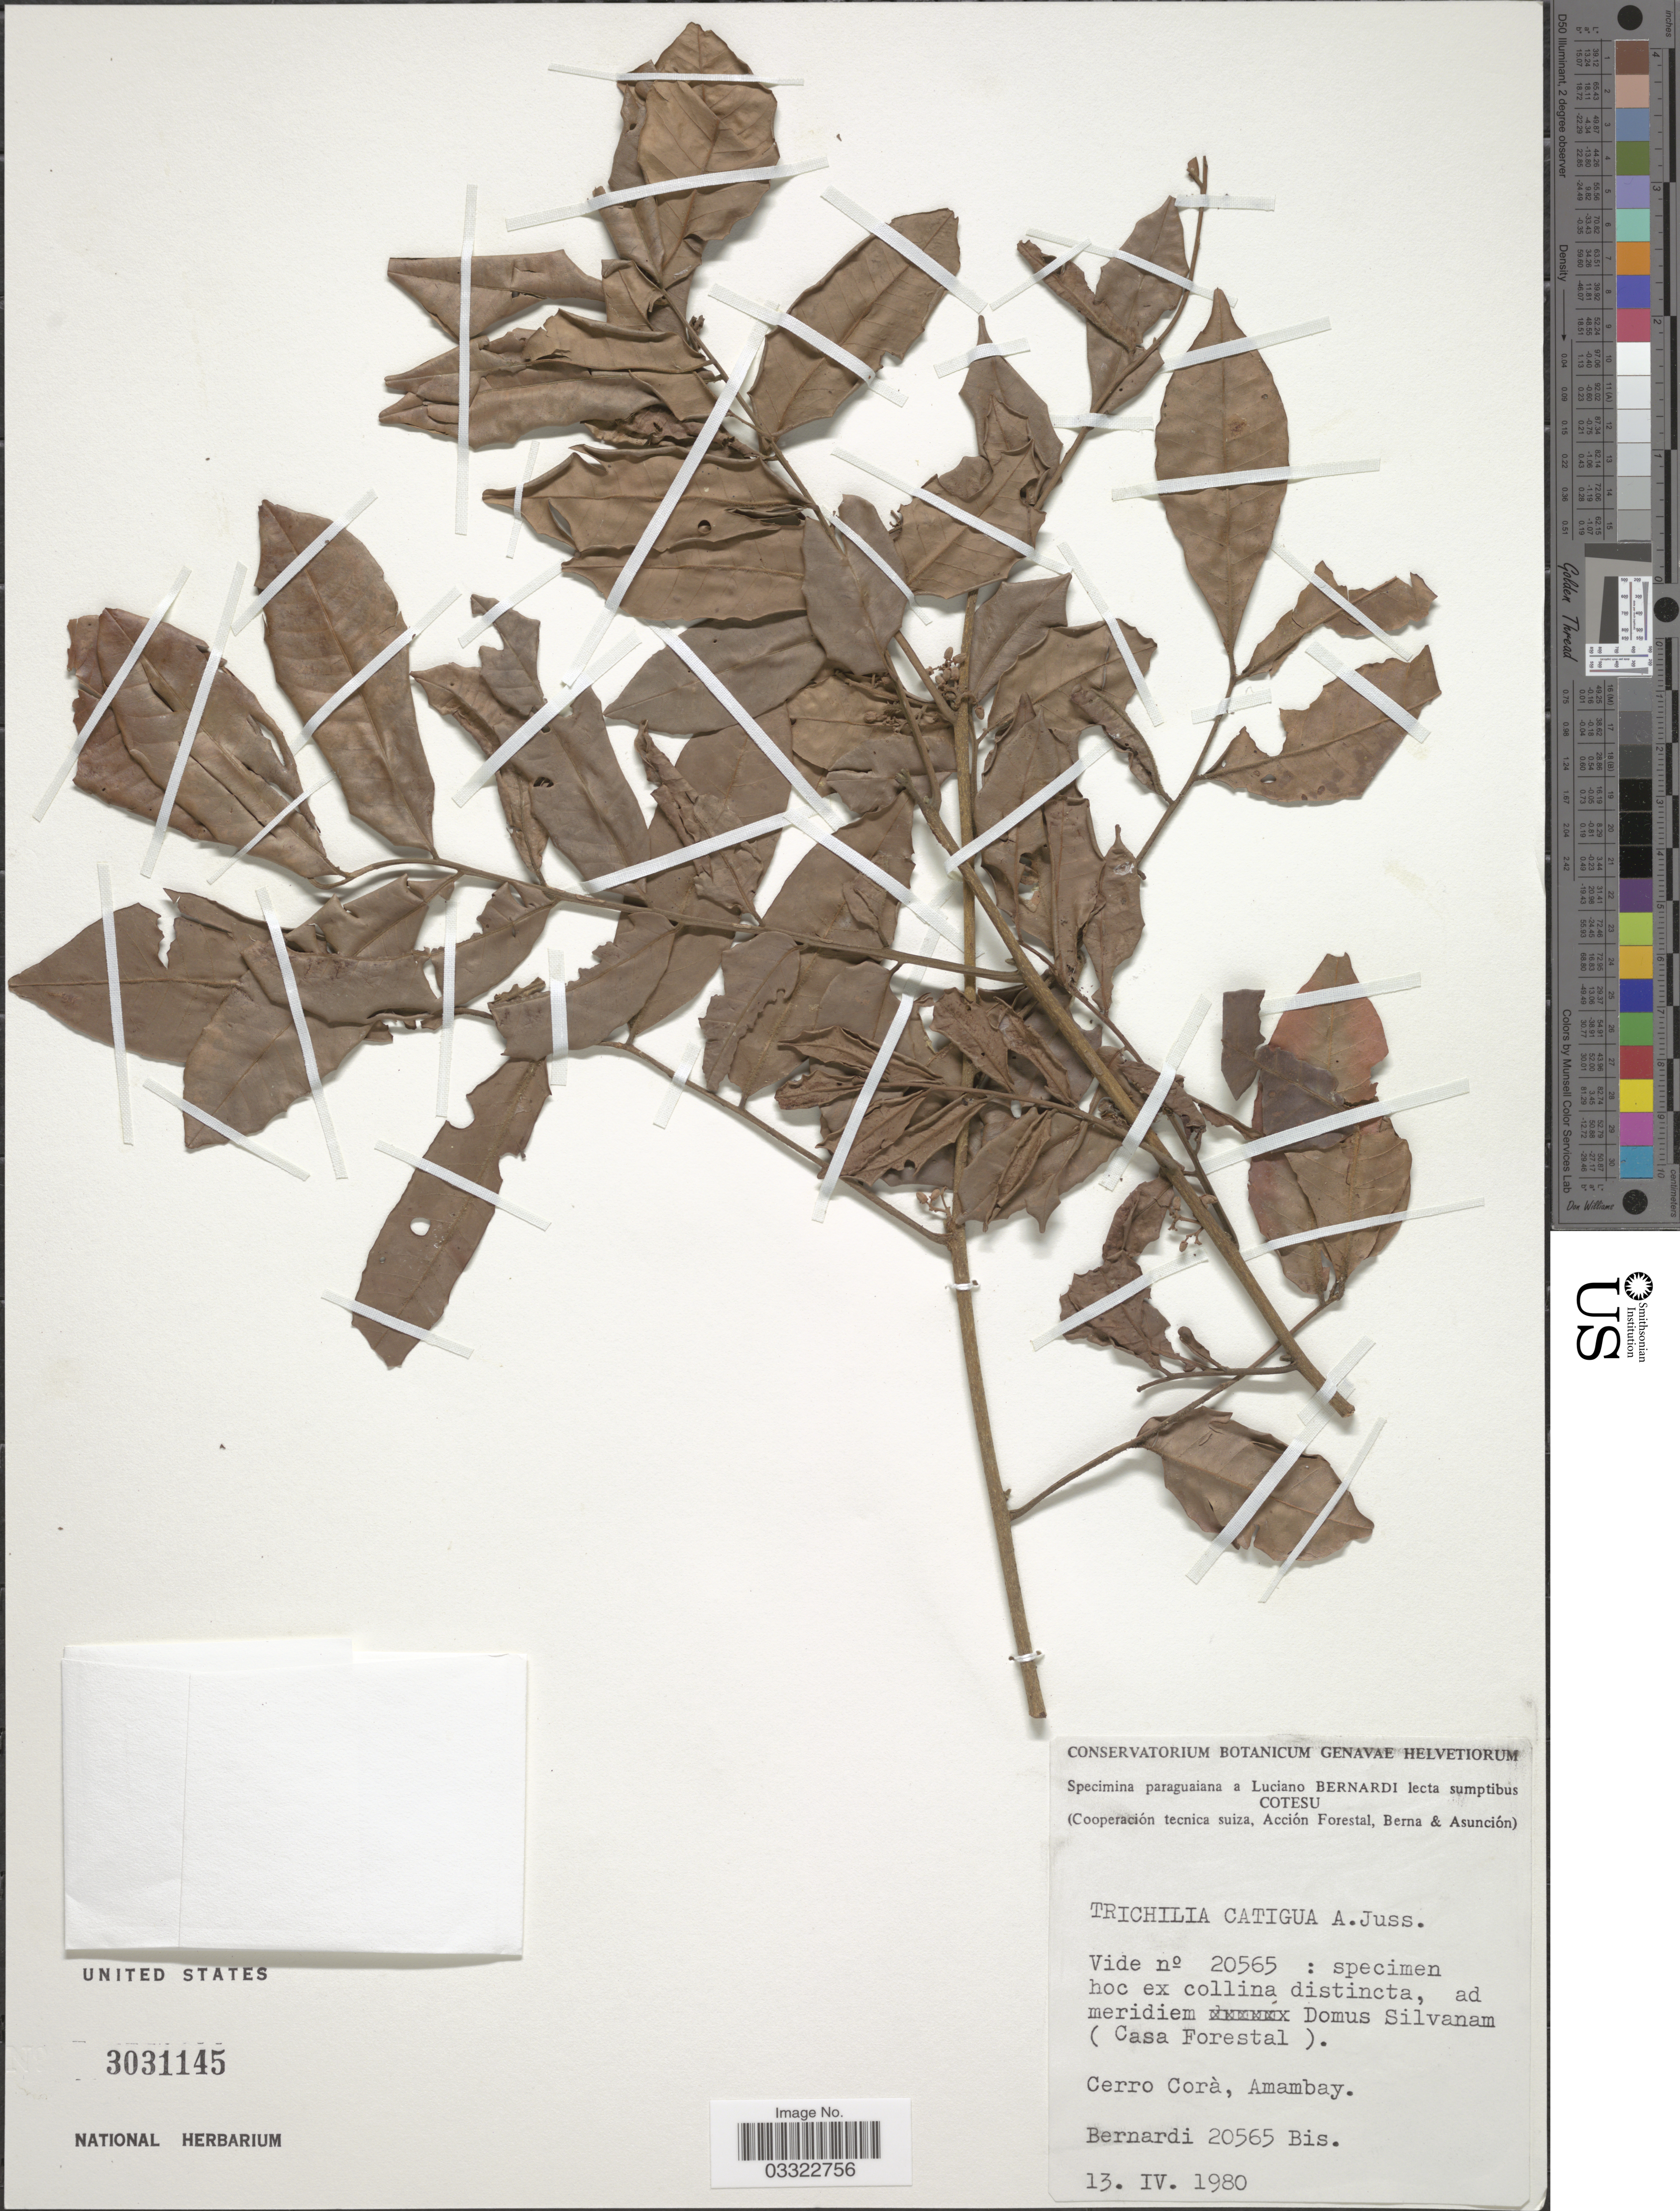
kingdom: Plantae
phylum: Tracheophyta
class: Magnoliopsida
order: Sapindales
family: Meliaceae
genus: Trichilia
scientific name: Trichilia catigua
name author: A. Juss.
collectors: L. Bernardi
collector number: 20565Bis.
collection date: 1980-04-13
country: Paraguay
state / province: Amambay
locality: Ad meridiem Domus Silvanam (Casa Forestal). Cerro Corá.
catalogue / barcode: US 3031145